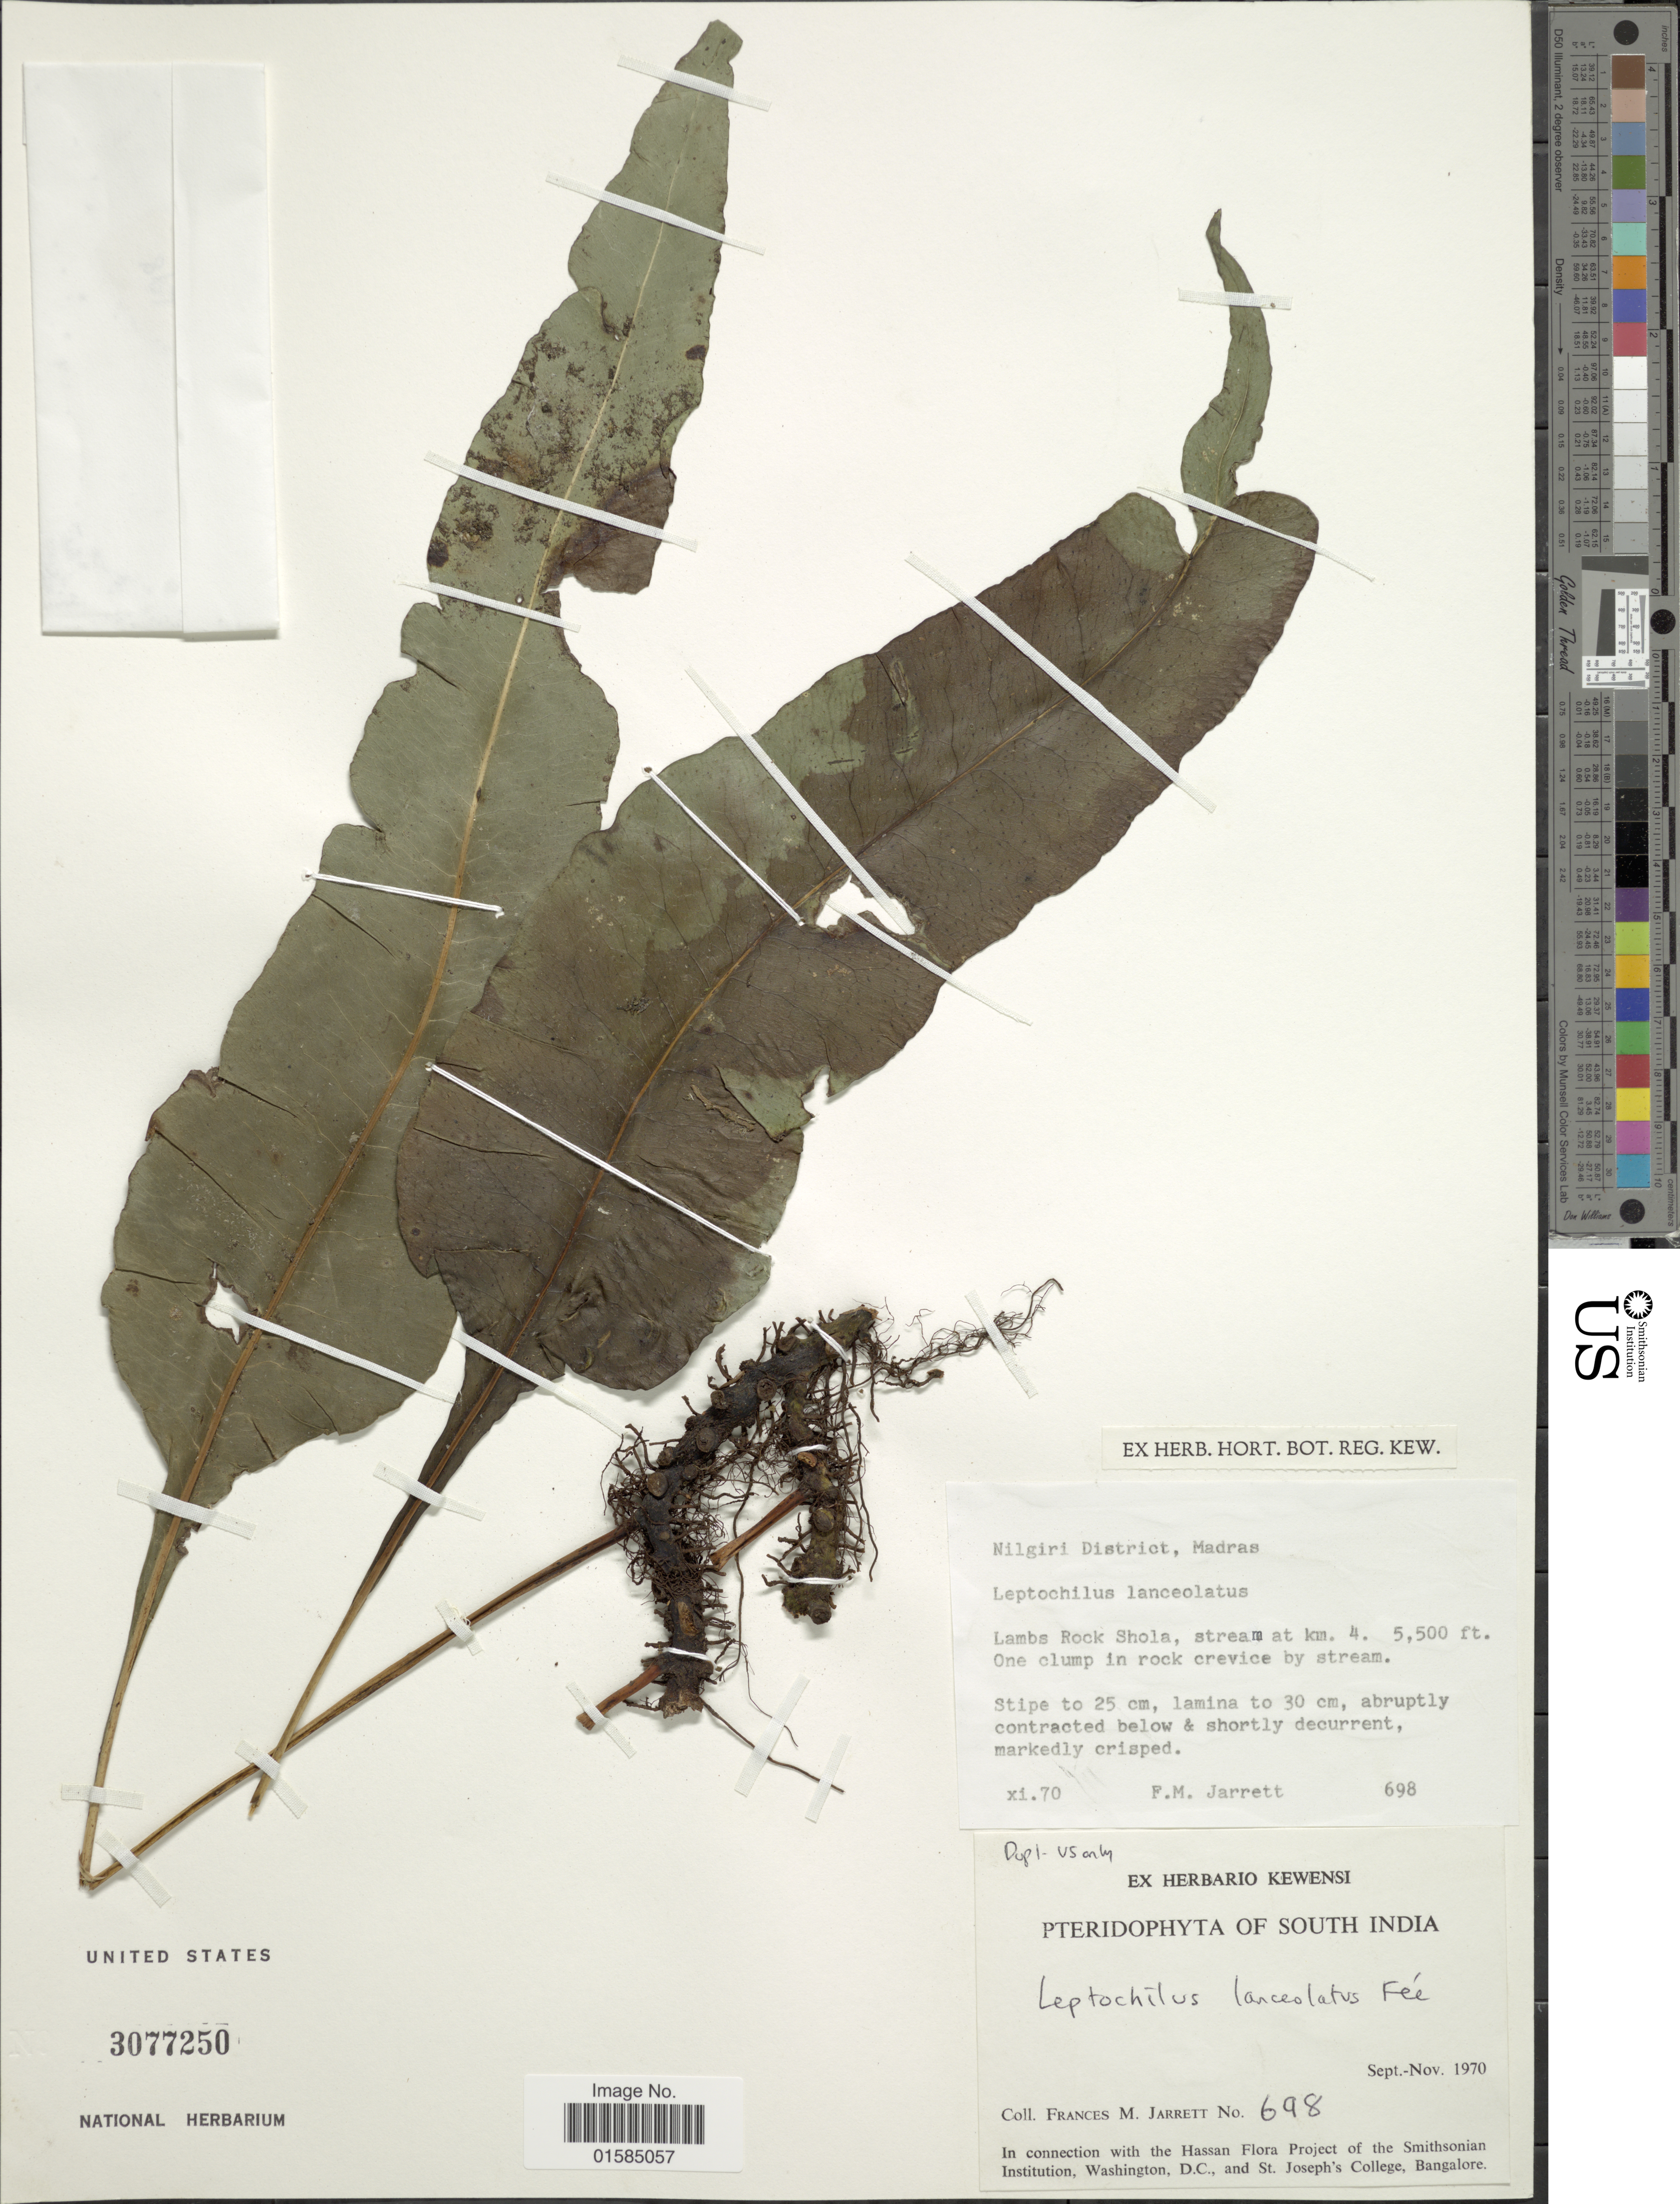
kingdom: Plantae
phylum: Tracheophyta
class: Polypodiopsida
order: Polypodiales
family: Polypodiaceae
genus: Leptochilus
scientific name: Leptochilus decurrens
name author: Blume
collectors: F. M. Jarrett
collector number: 698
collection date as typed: Transcribed d/m/y: /11/70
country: India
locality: South India, Nilgiri District, Madras, Lambs Rock Shola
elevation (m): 1676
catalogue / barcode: US 3077250